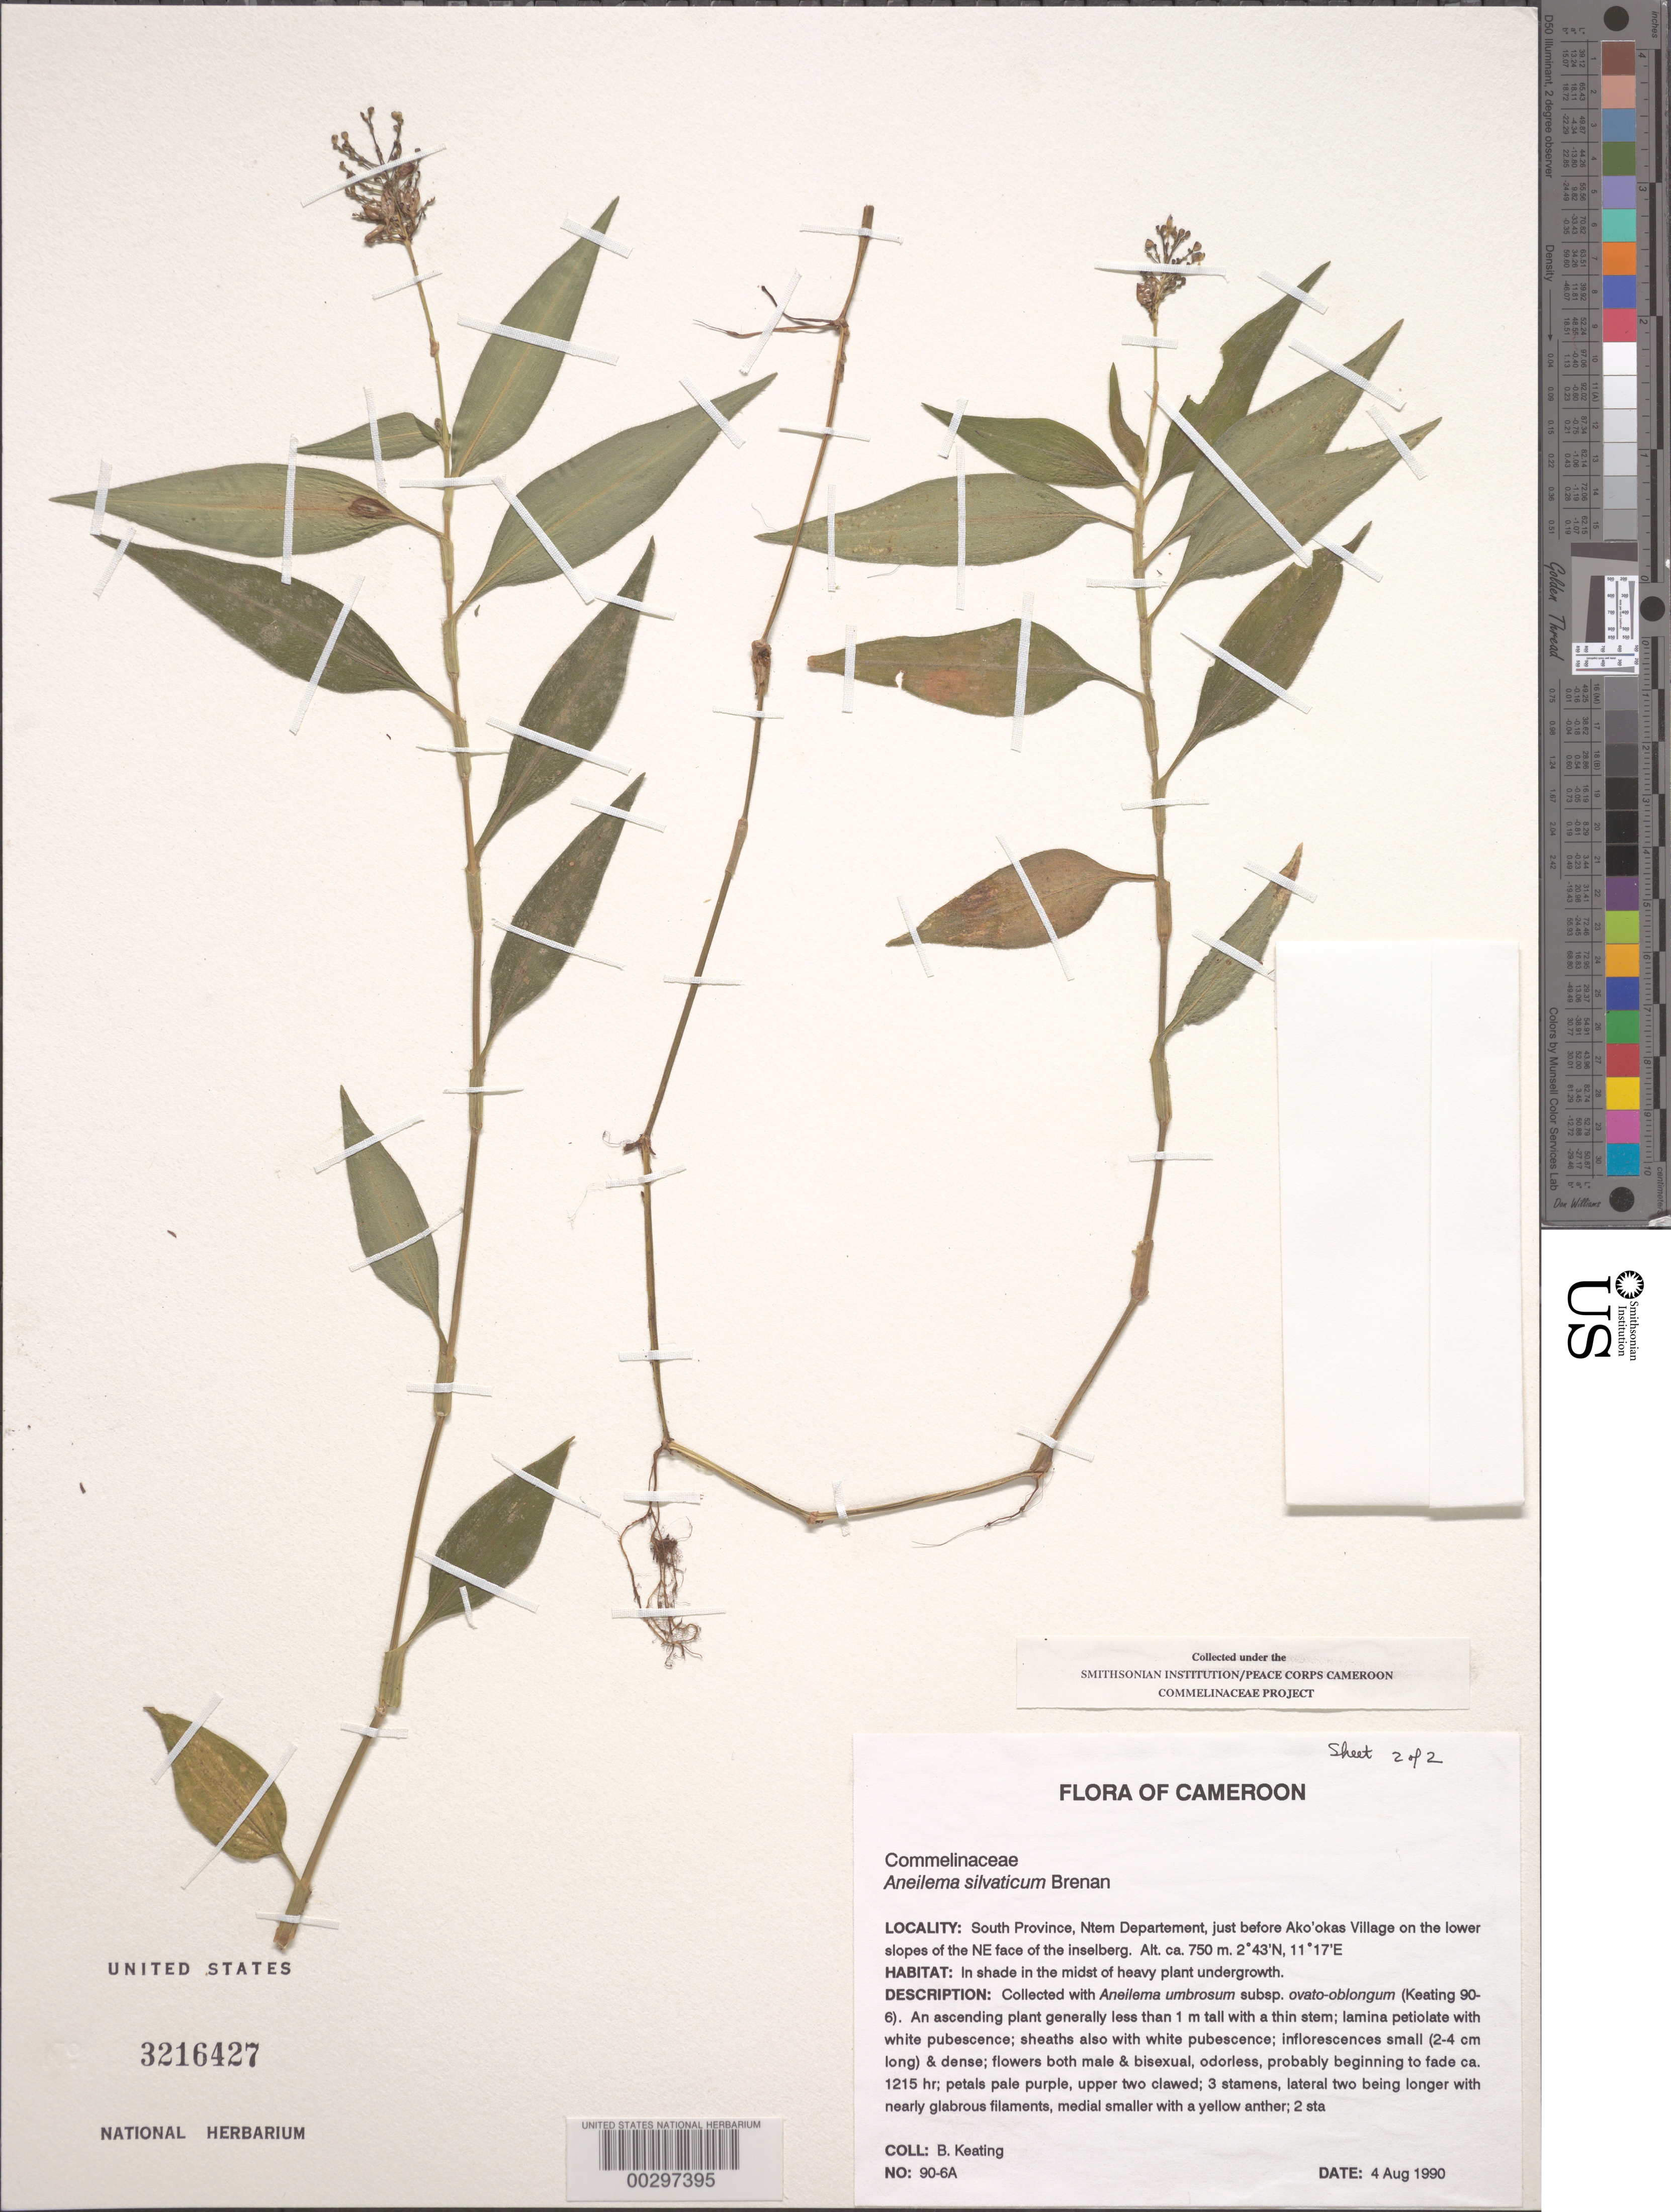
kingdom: Plantae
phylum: Tracheophyta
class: Liliopsida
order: Commelinales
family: Commelinaceae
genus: Aneilema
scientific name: Aneilema silvaticum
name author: Brenan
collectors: B. Keating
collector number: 90-6a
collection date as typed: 04 Aug 1990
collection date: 1990-08-04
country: Cameroon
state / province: Sud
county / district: Ntem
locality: Ntem, ako'okas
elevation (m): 750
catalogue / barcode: US 3216427